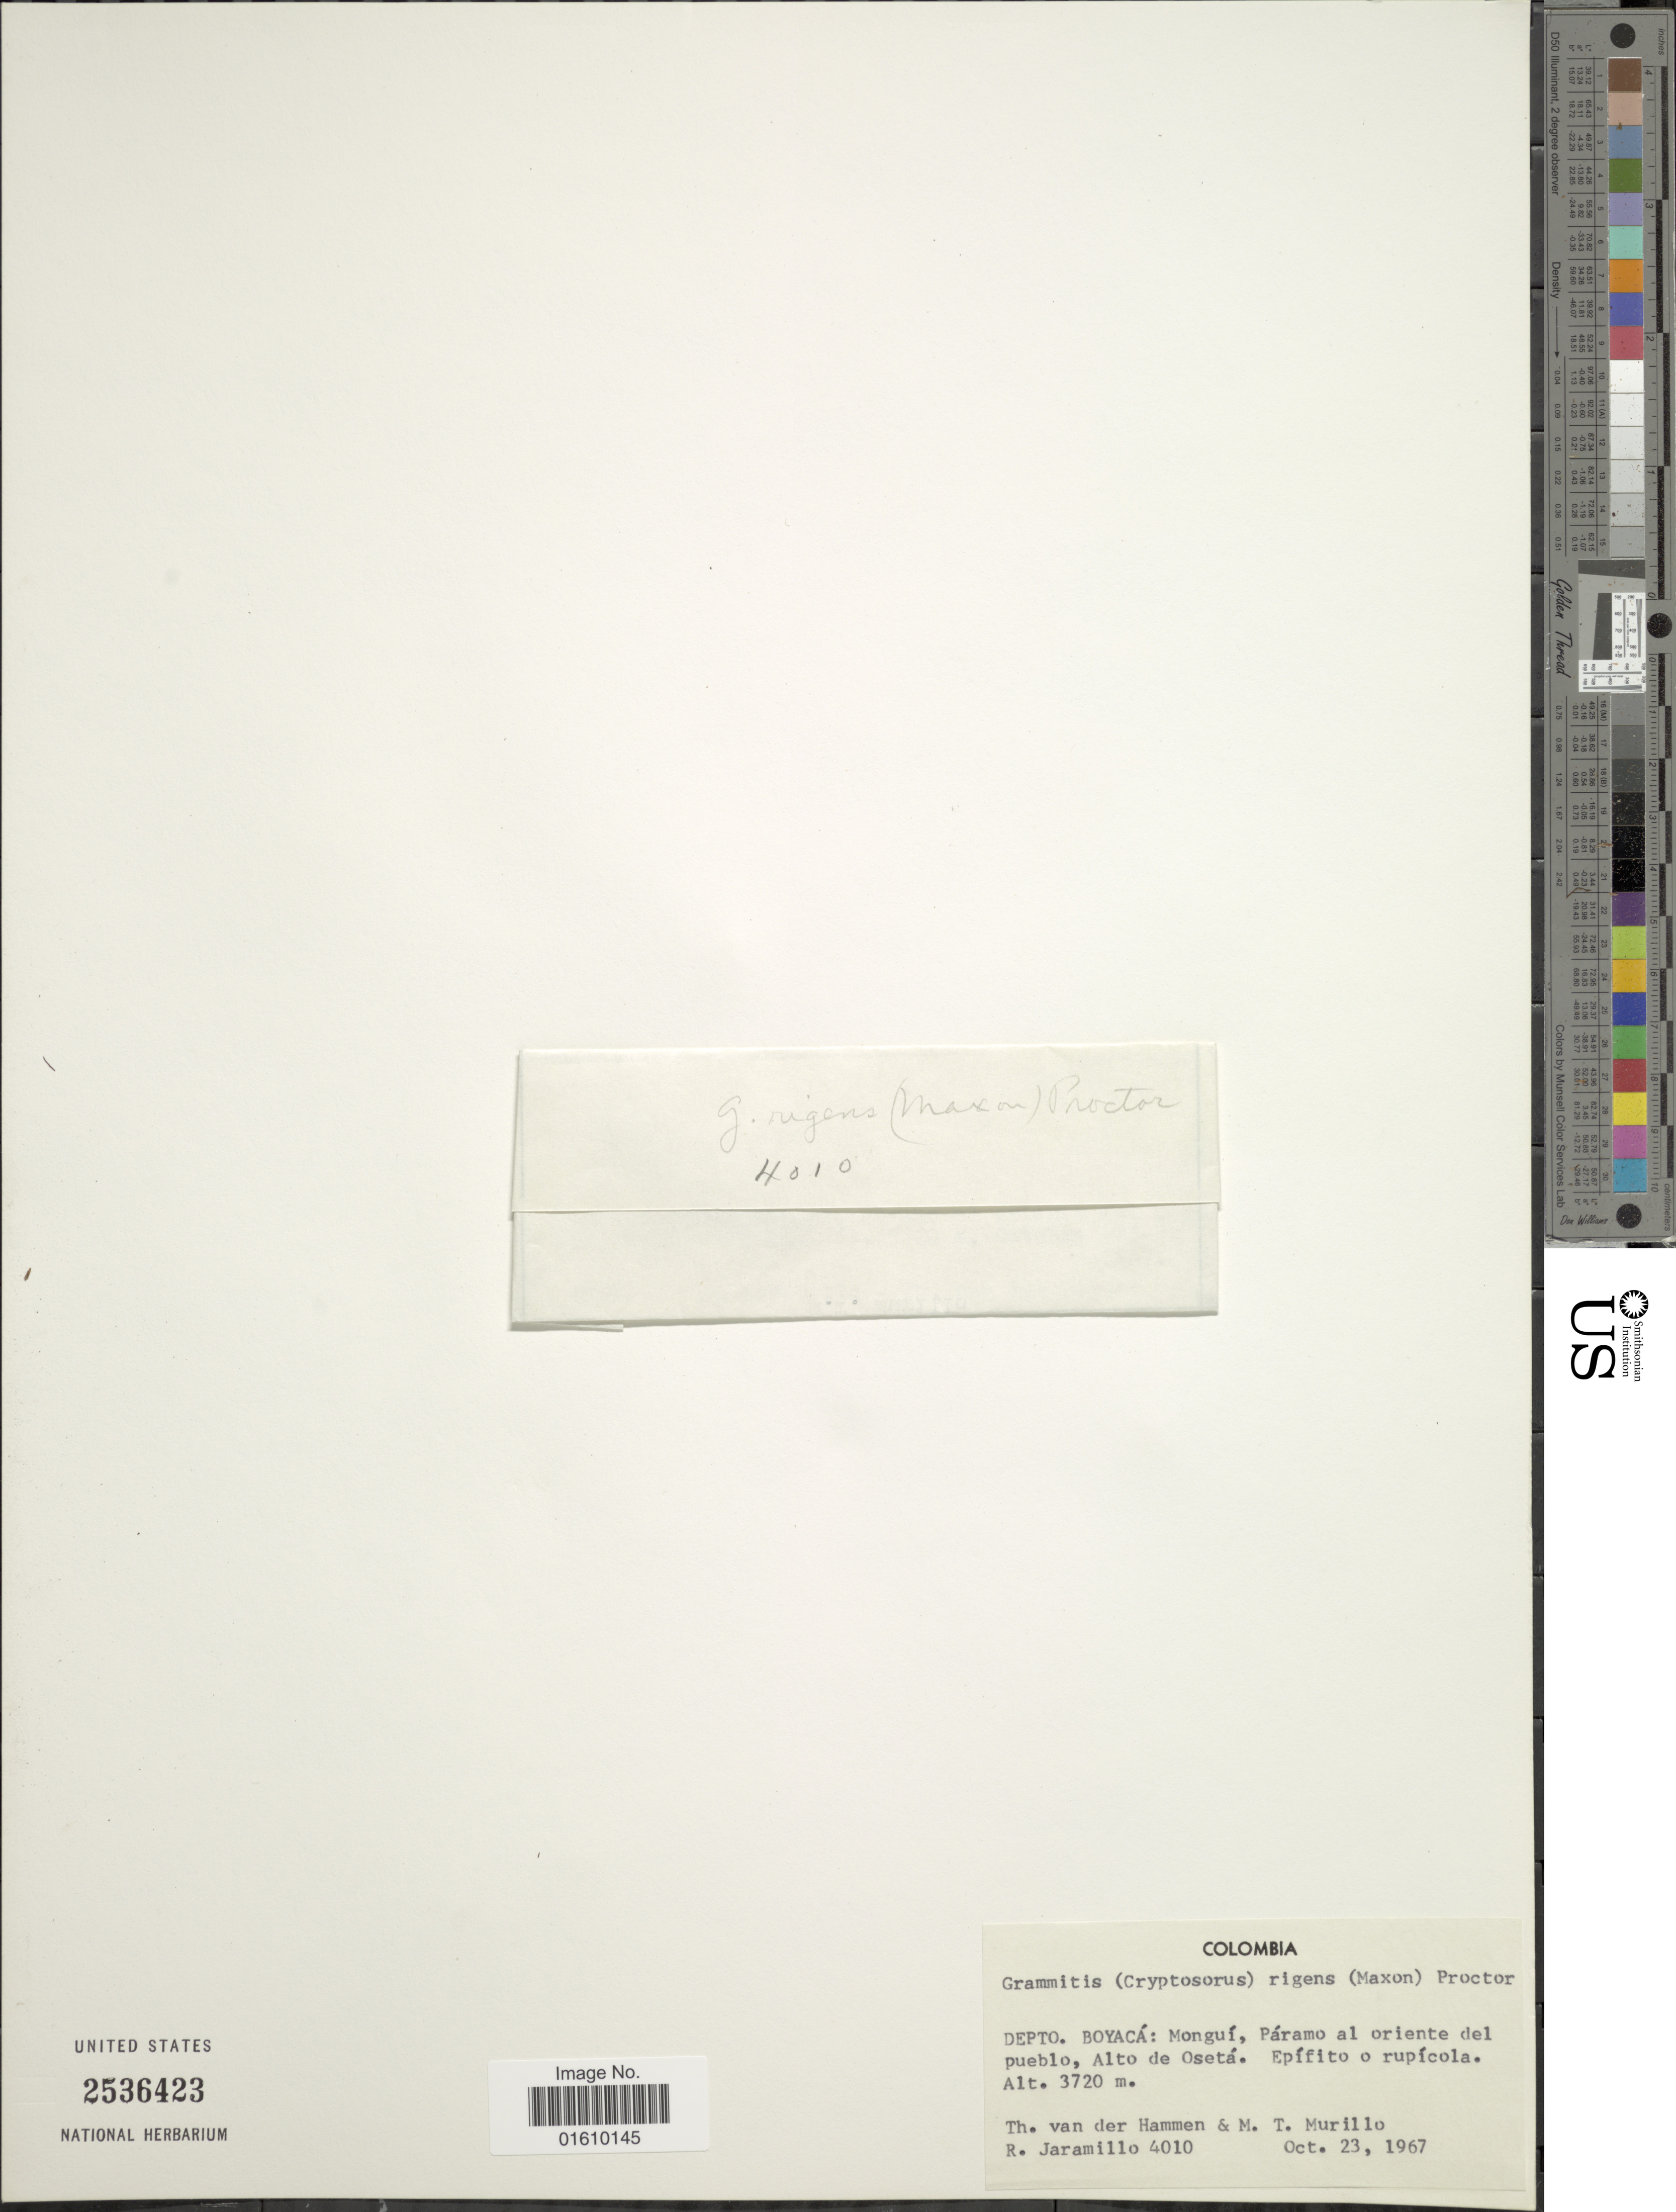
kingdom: Plantae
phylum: Tracheophyta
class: Polypodiopsida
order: Polypodiales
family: Polypodiaceae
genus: Melpomene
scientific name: Melpomene xiphopteroides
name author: (Liebm.) A.R. Sm. & R.C. Moran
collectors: T. Hammen, M. Murillo & R. Jaramillo M.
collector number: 4010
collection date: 1967-10-23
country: Colombia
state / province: Boyacá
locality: Monguí, Páramo al oriente del pueblo, ALto de Osetá, Epífito o rupícola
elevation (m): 3720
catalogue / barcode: US 2536423